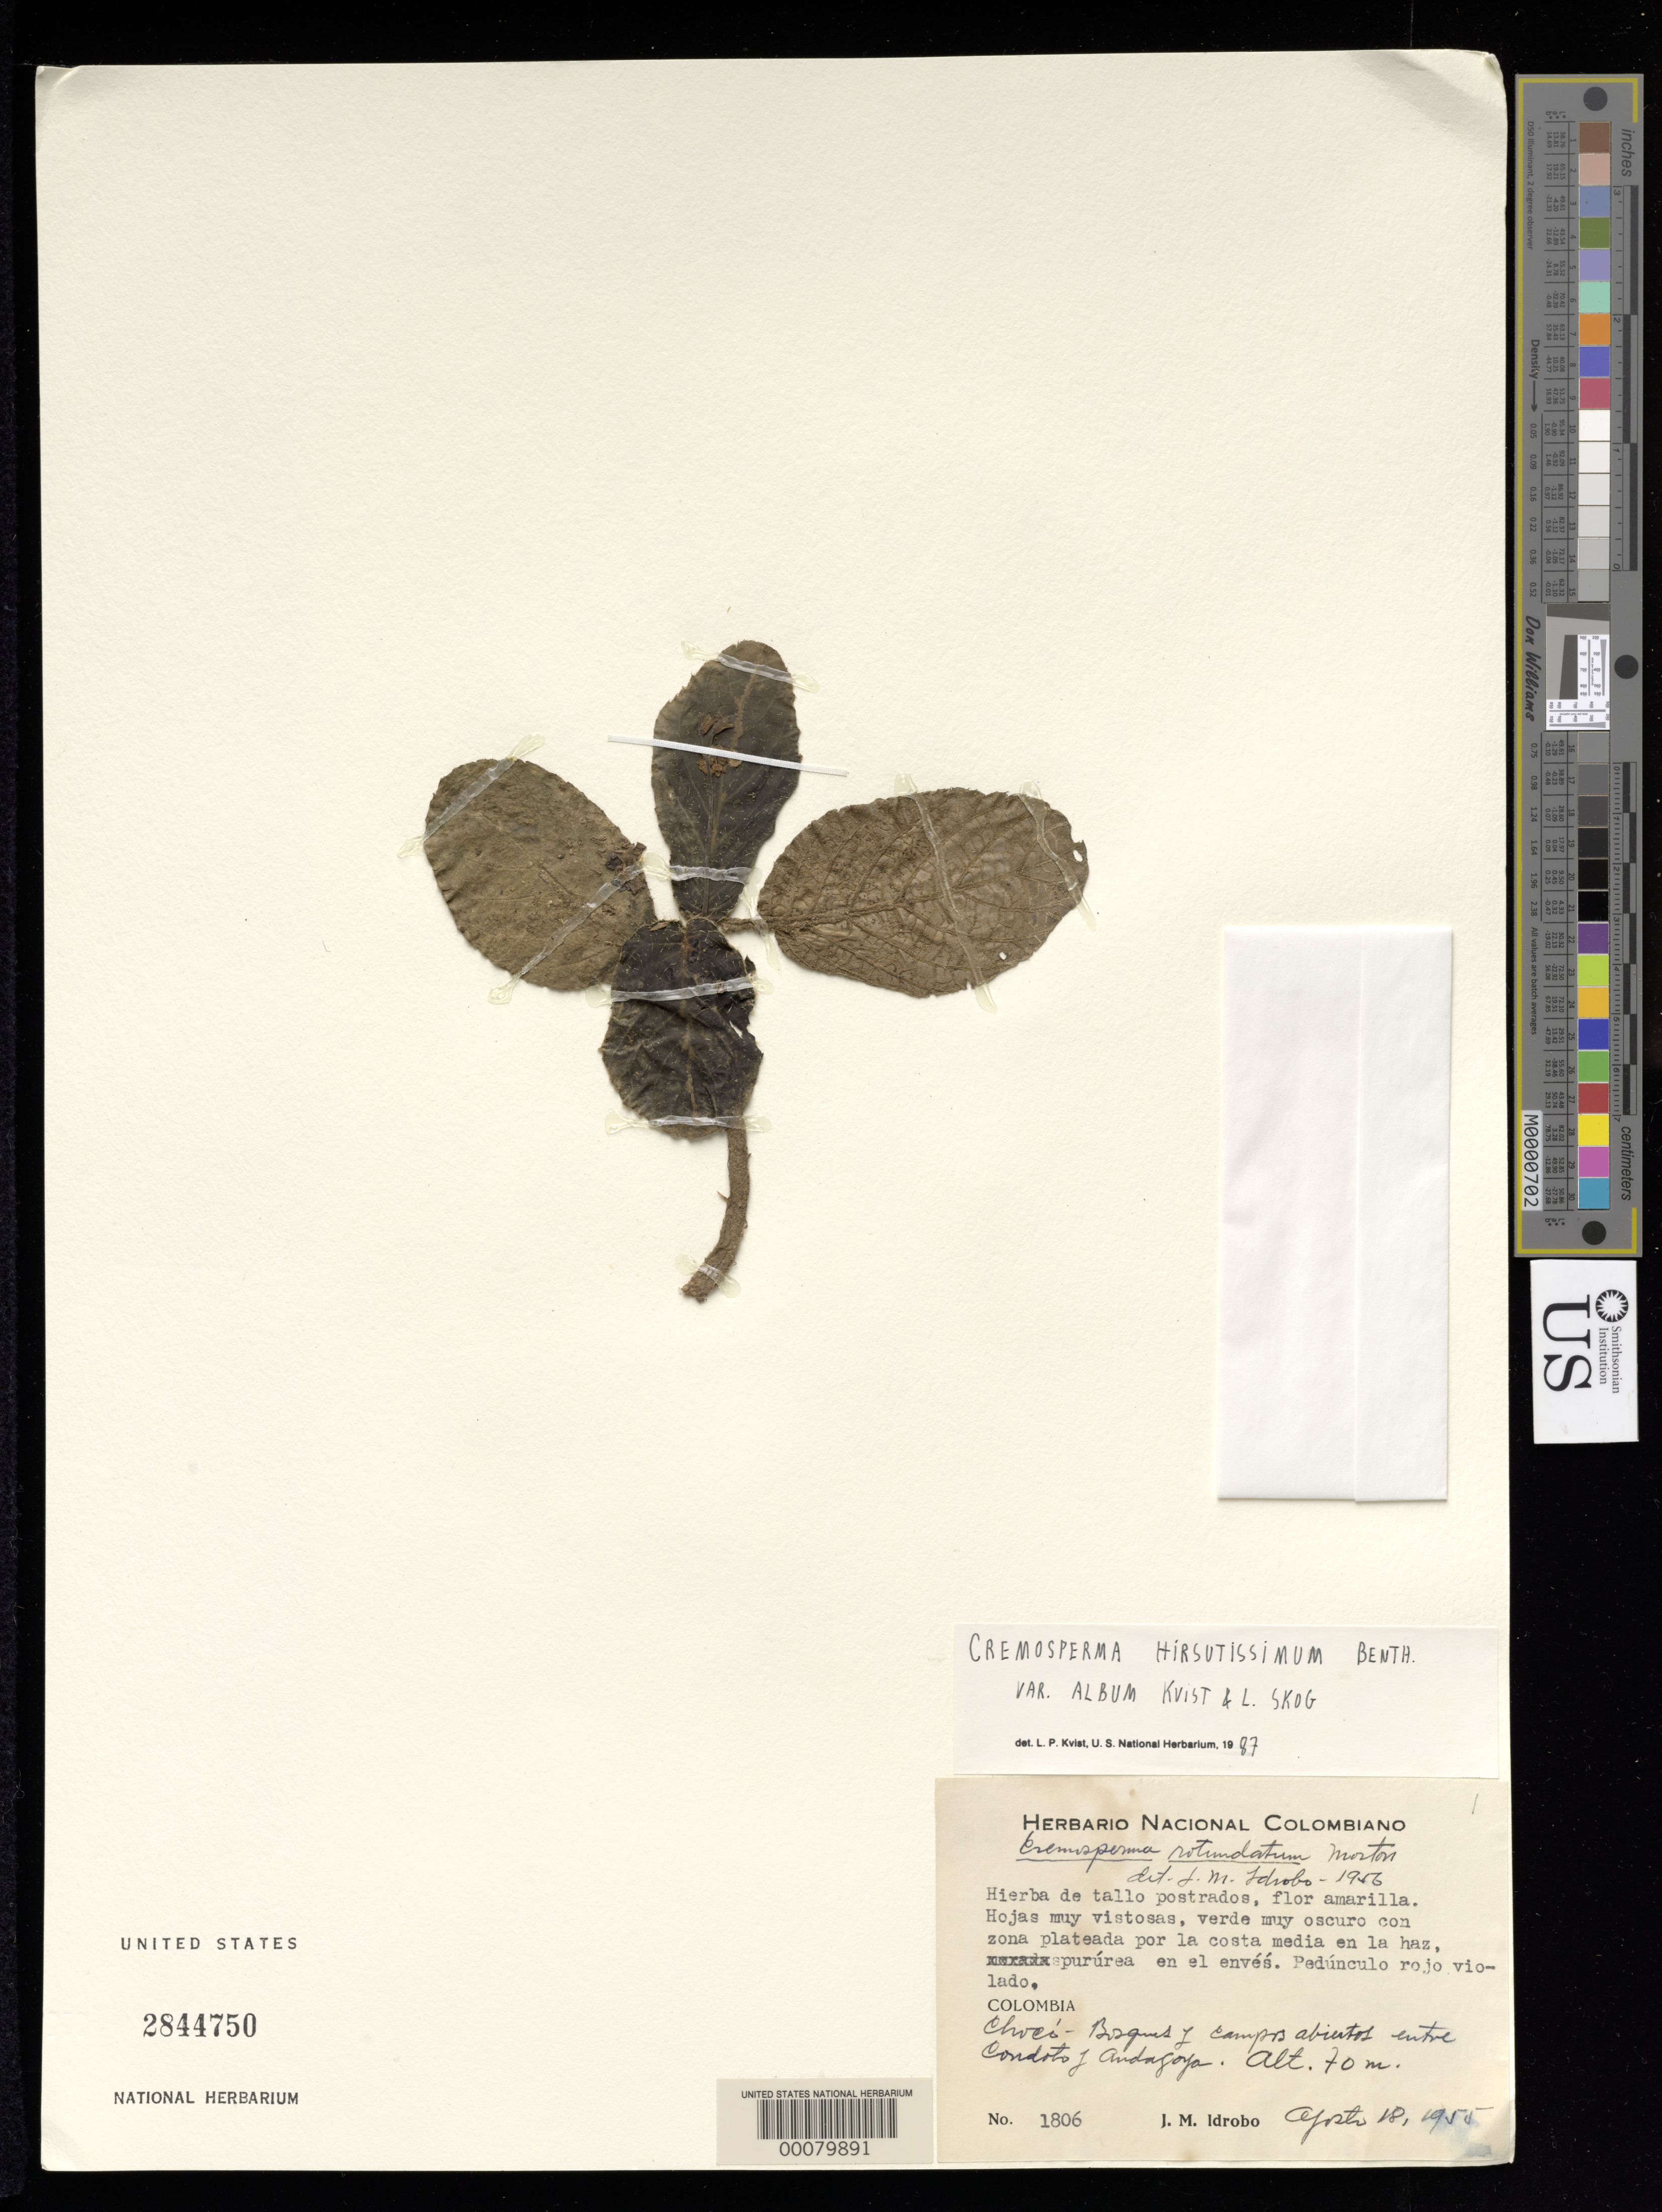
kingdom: Plantae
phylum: Tracheophyta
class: Magnoliopsida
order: Lamiales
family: Gesneriaceae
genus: Cremosperma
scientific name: Cremosperma hirsutissimum var. album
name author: (C.V. Morton) L.P. Kvist & L.E. Skog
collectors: J. M. Idrobo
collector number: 1806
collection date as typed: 18 Aug 1955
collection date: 1955-08-18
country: Colombia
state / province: Chocó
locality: Between Condoto and Andagoya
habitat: Forests and open country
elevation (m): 70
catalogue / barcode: US 2844750